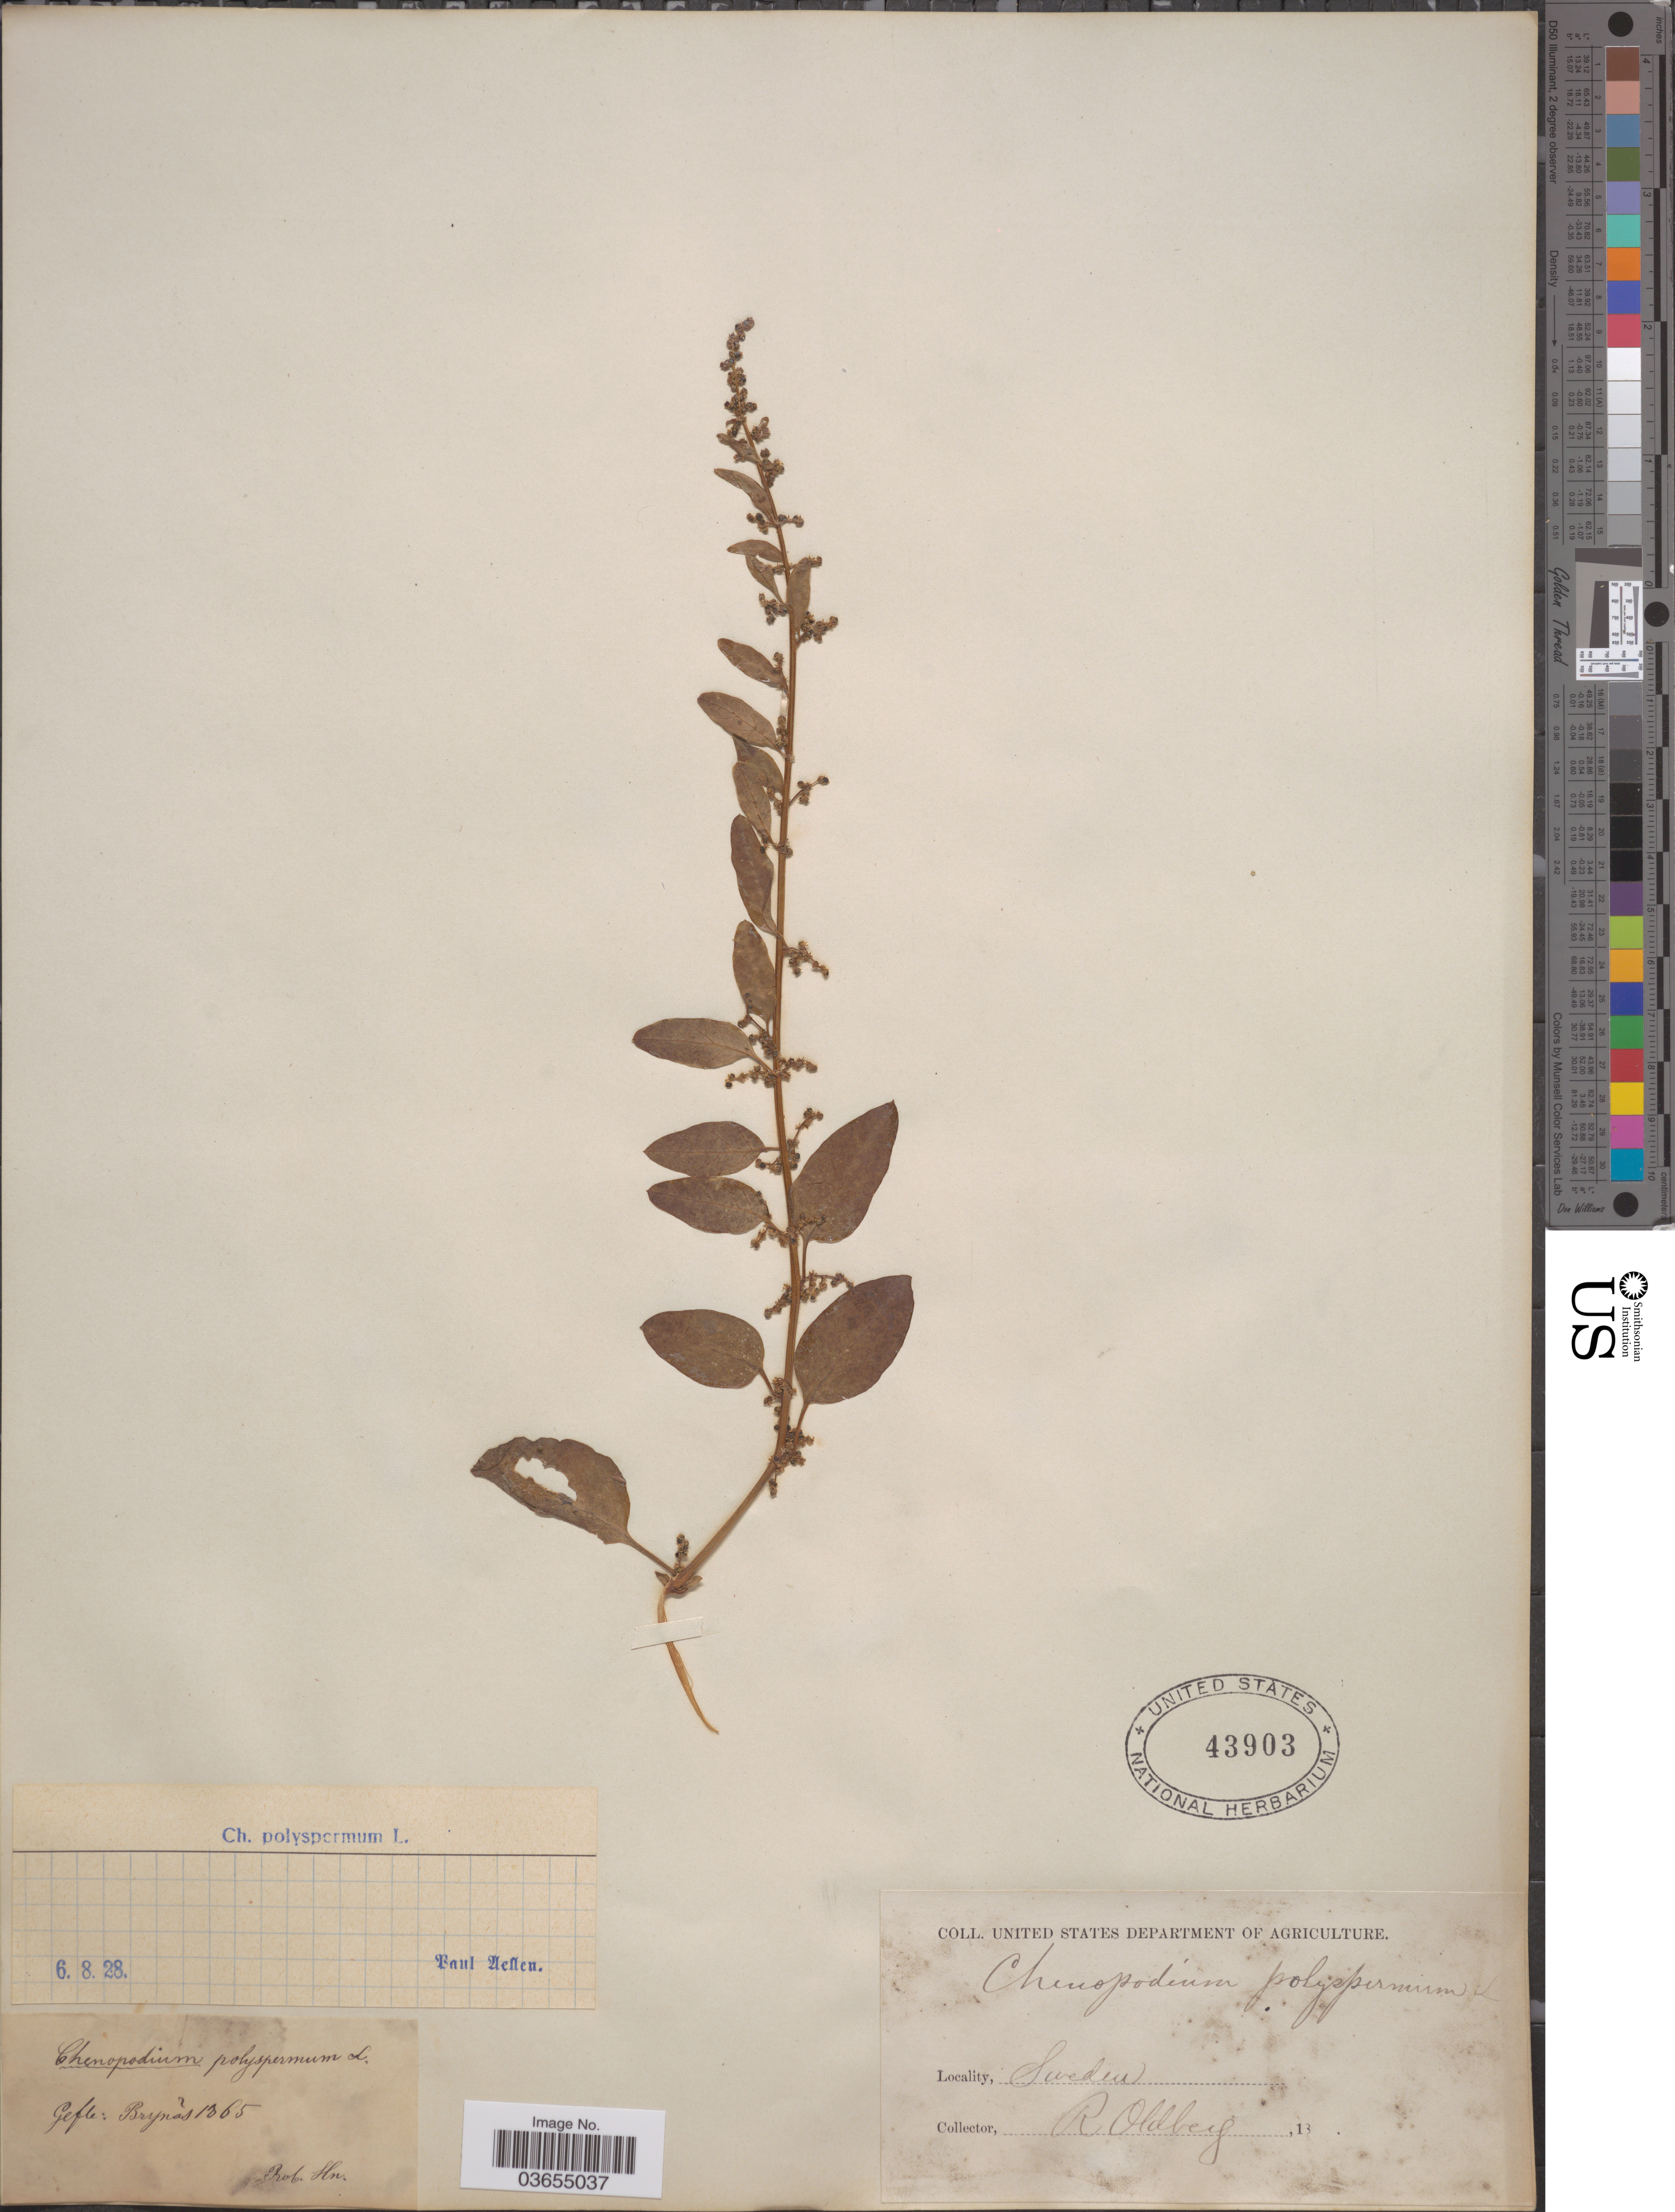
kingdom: Plantae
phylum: Tracheophyta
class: Magnoliopsida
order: Caryophyllales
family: Amaranthaceae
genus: Lipandra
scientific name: Lipandra polysperma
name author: (L.) S. Fuentes et al.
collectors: R. Oldberg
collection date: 1865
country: Sweden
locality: Gefte: Brynãs.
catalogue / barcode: US 43903